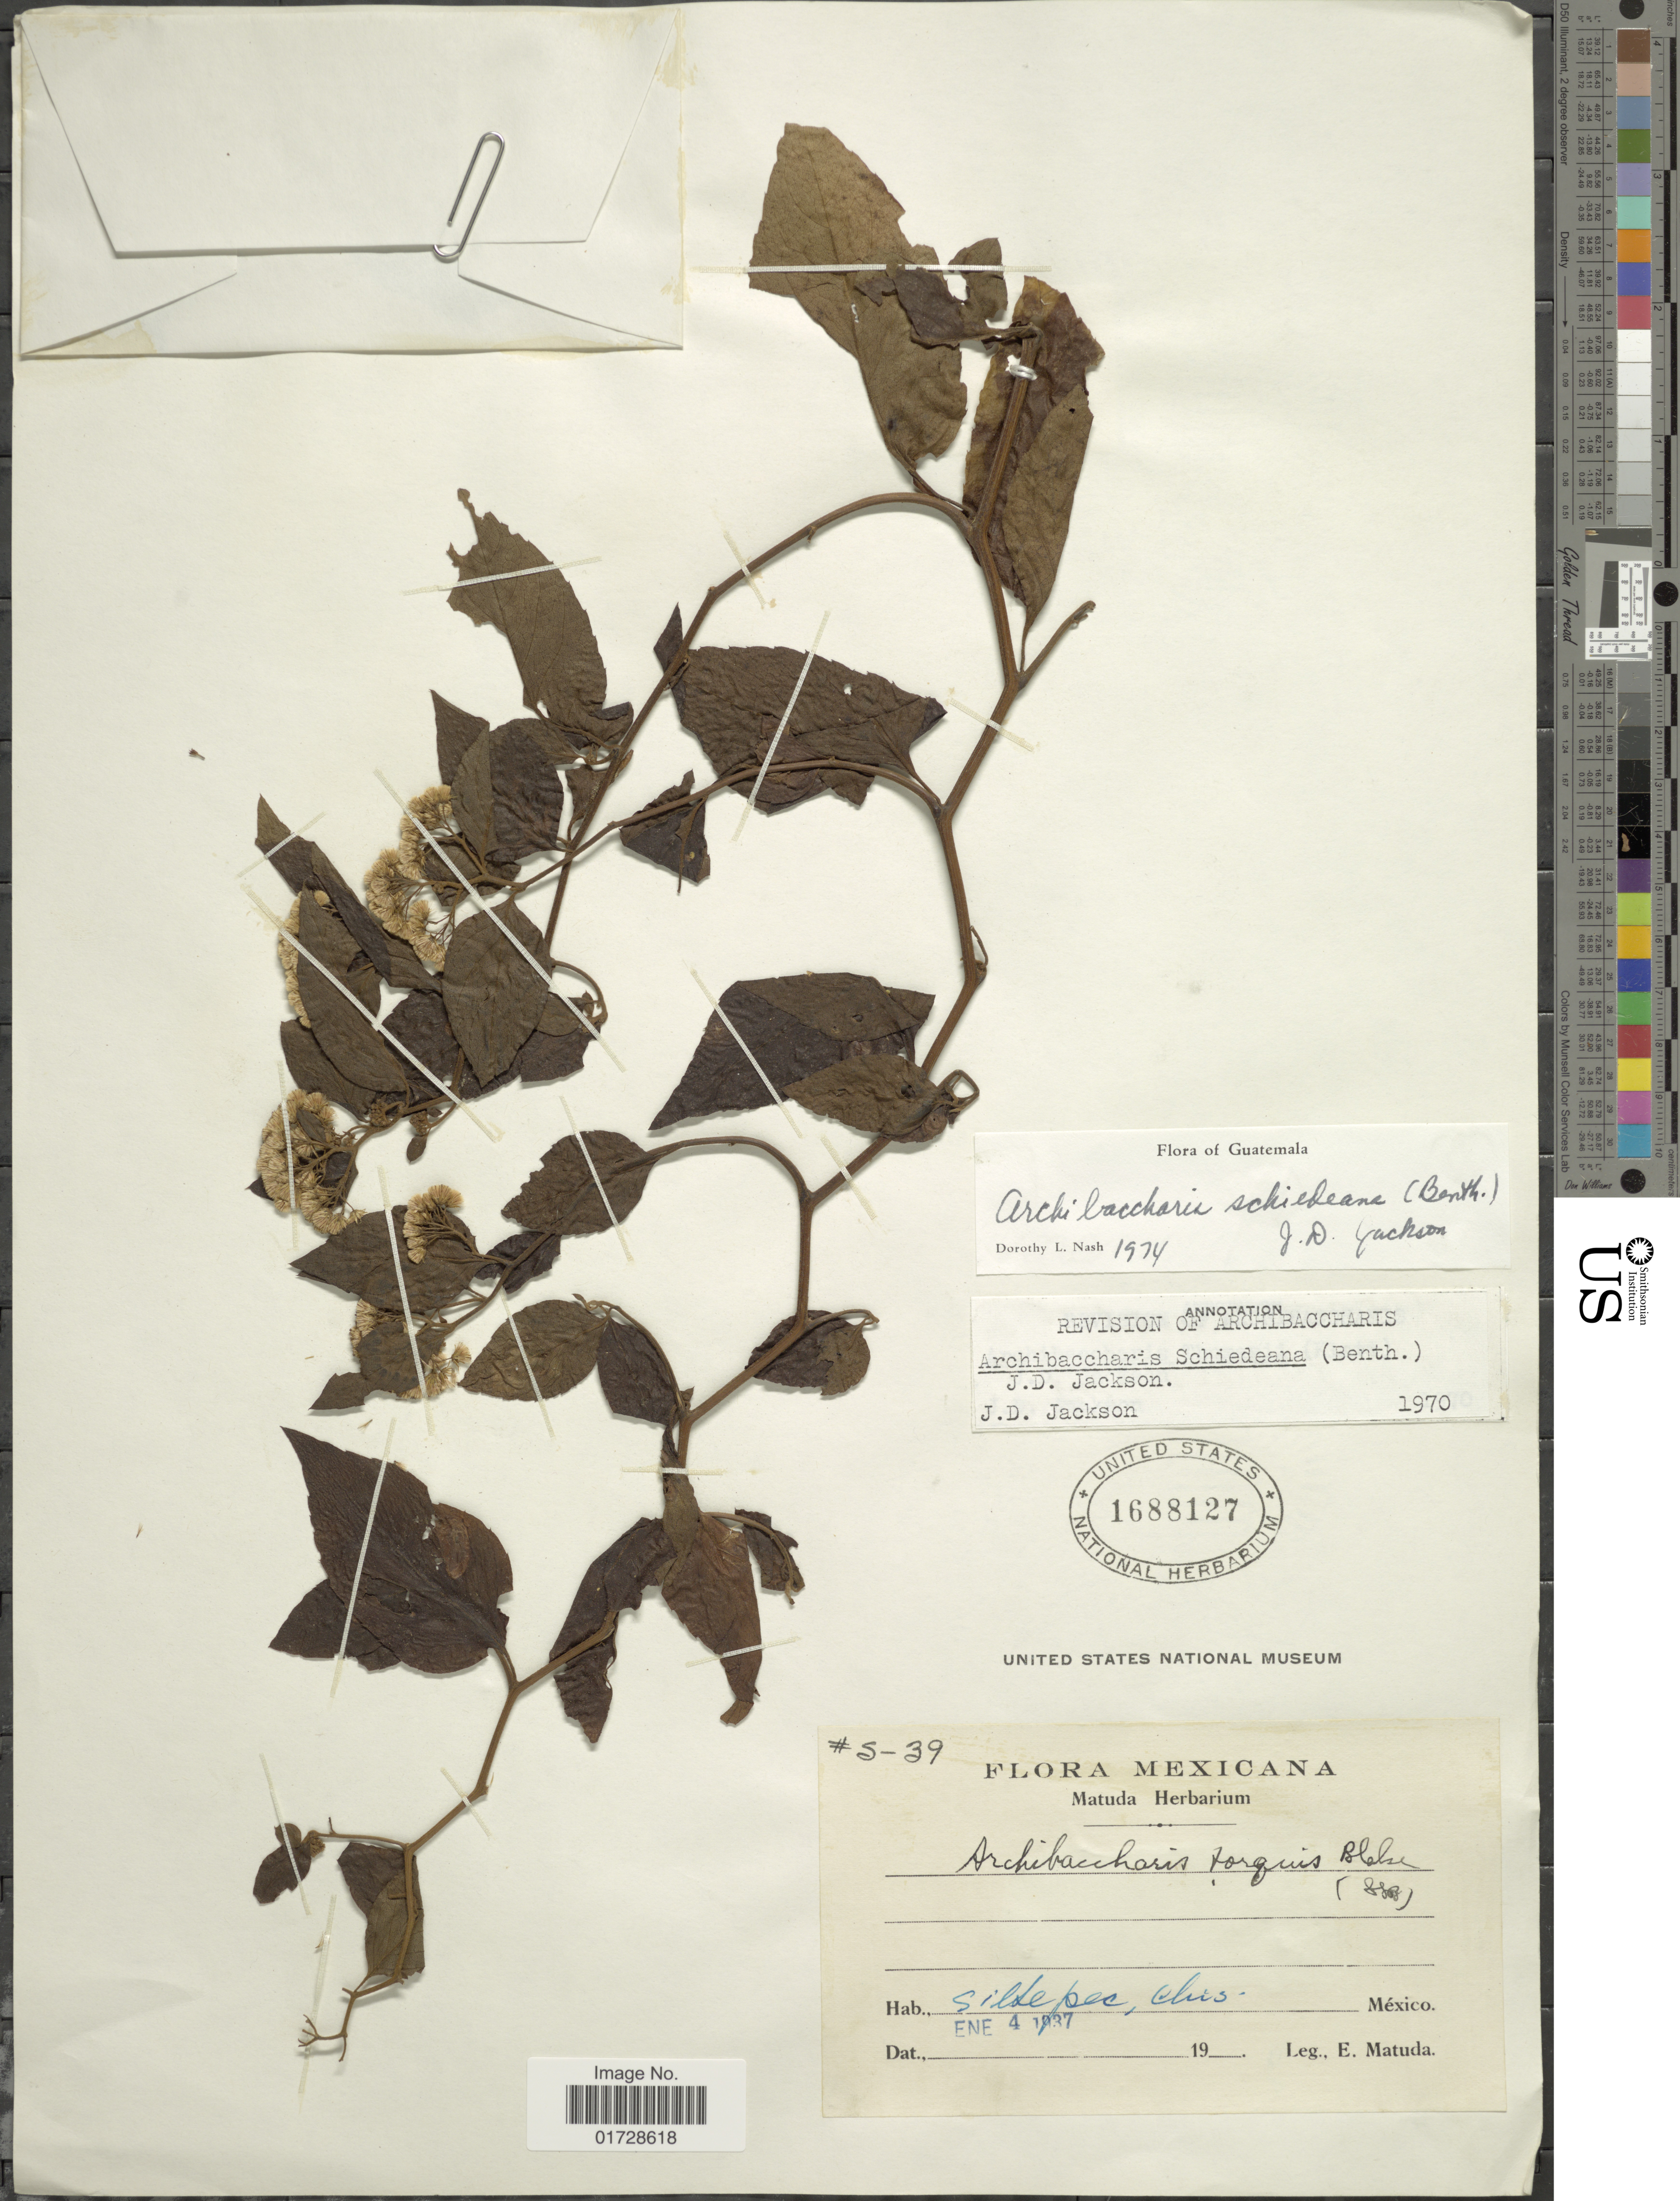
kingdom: Plantae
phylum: Tracheophyta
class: Magnoliopsida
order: Asterales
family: Asteraceae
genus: Archibaccharis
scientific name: Archibaccharis schiedeana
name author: (Benth.) J.D. Jacks.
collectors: E. Matuda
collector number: S-39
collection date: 1937-01-04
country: Mexico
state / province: Chiapas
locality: Siltepec, Chis.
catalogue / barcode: US 1688127